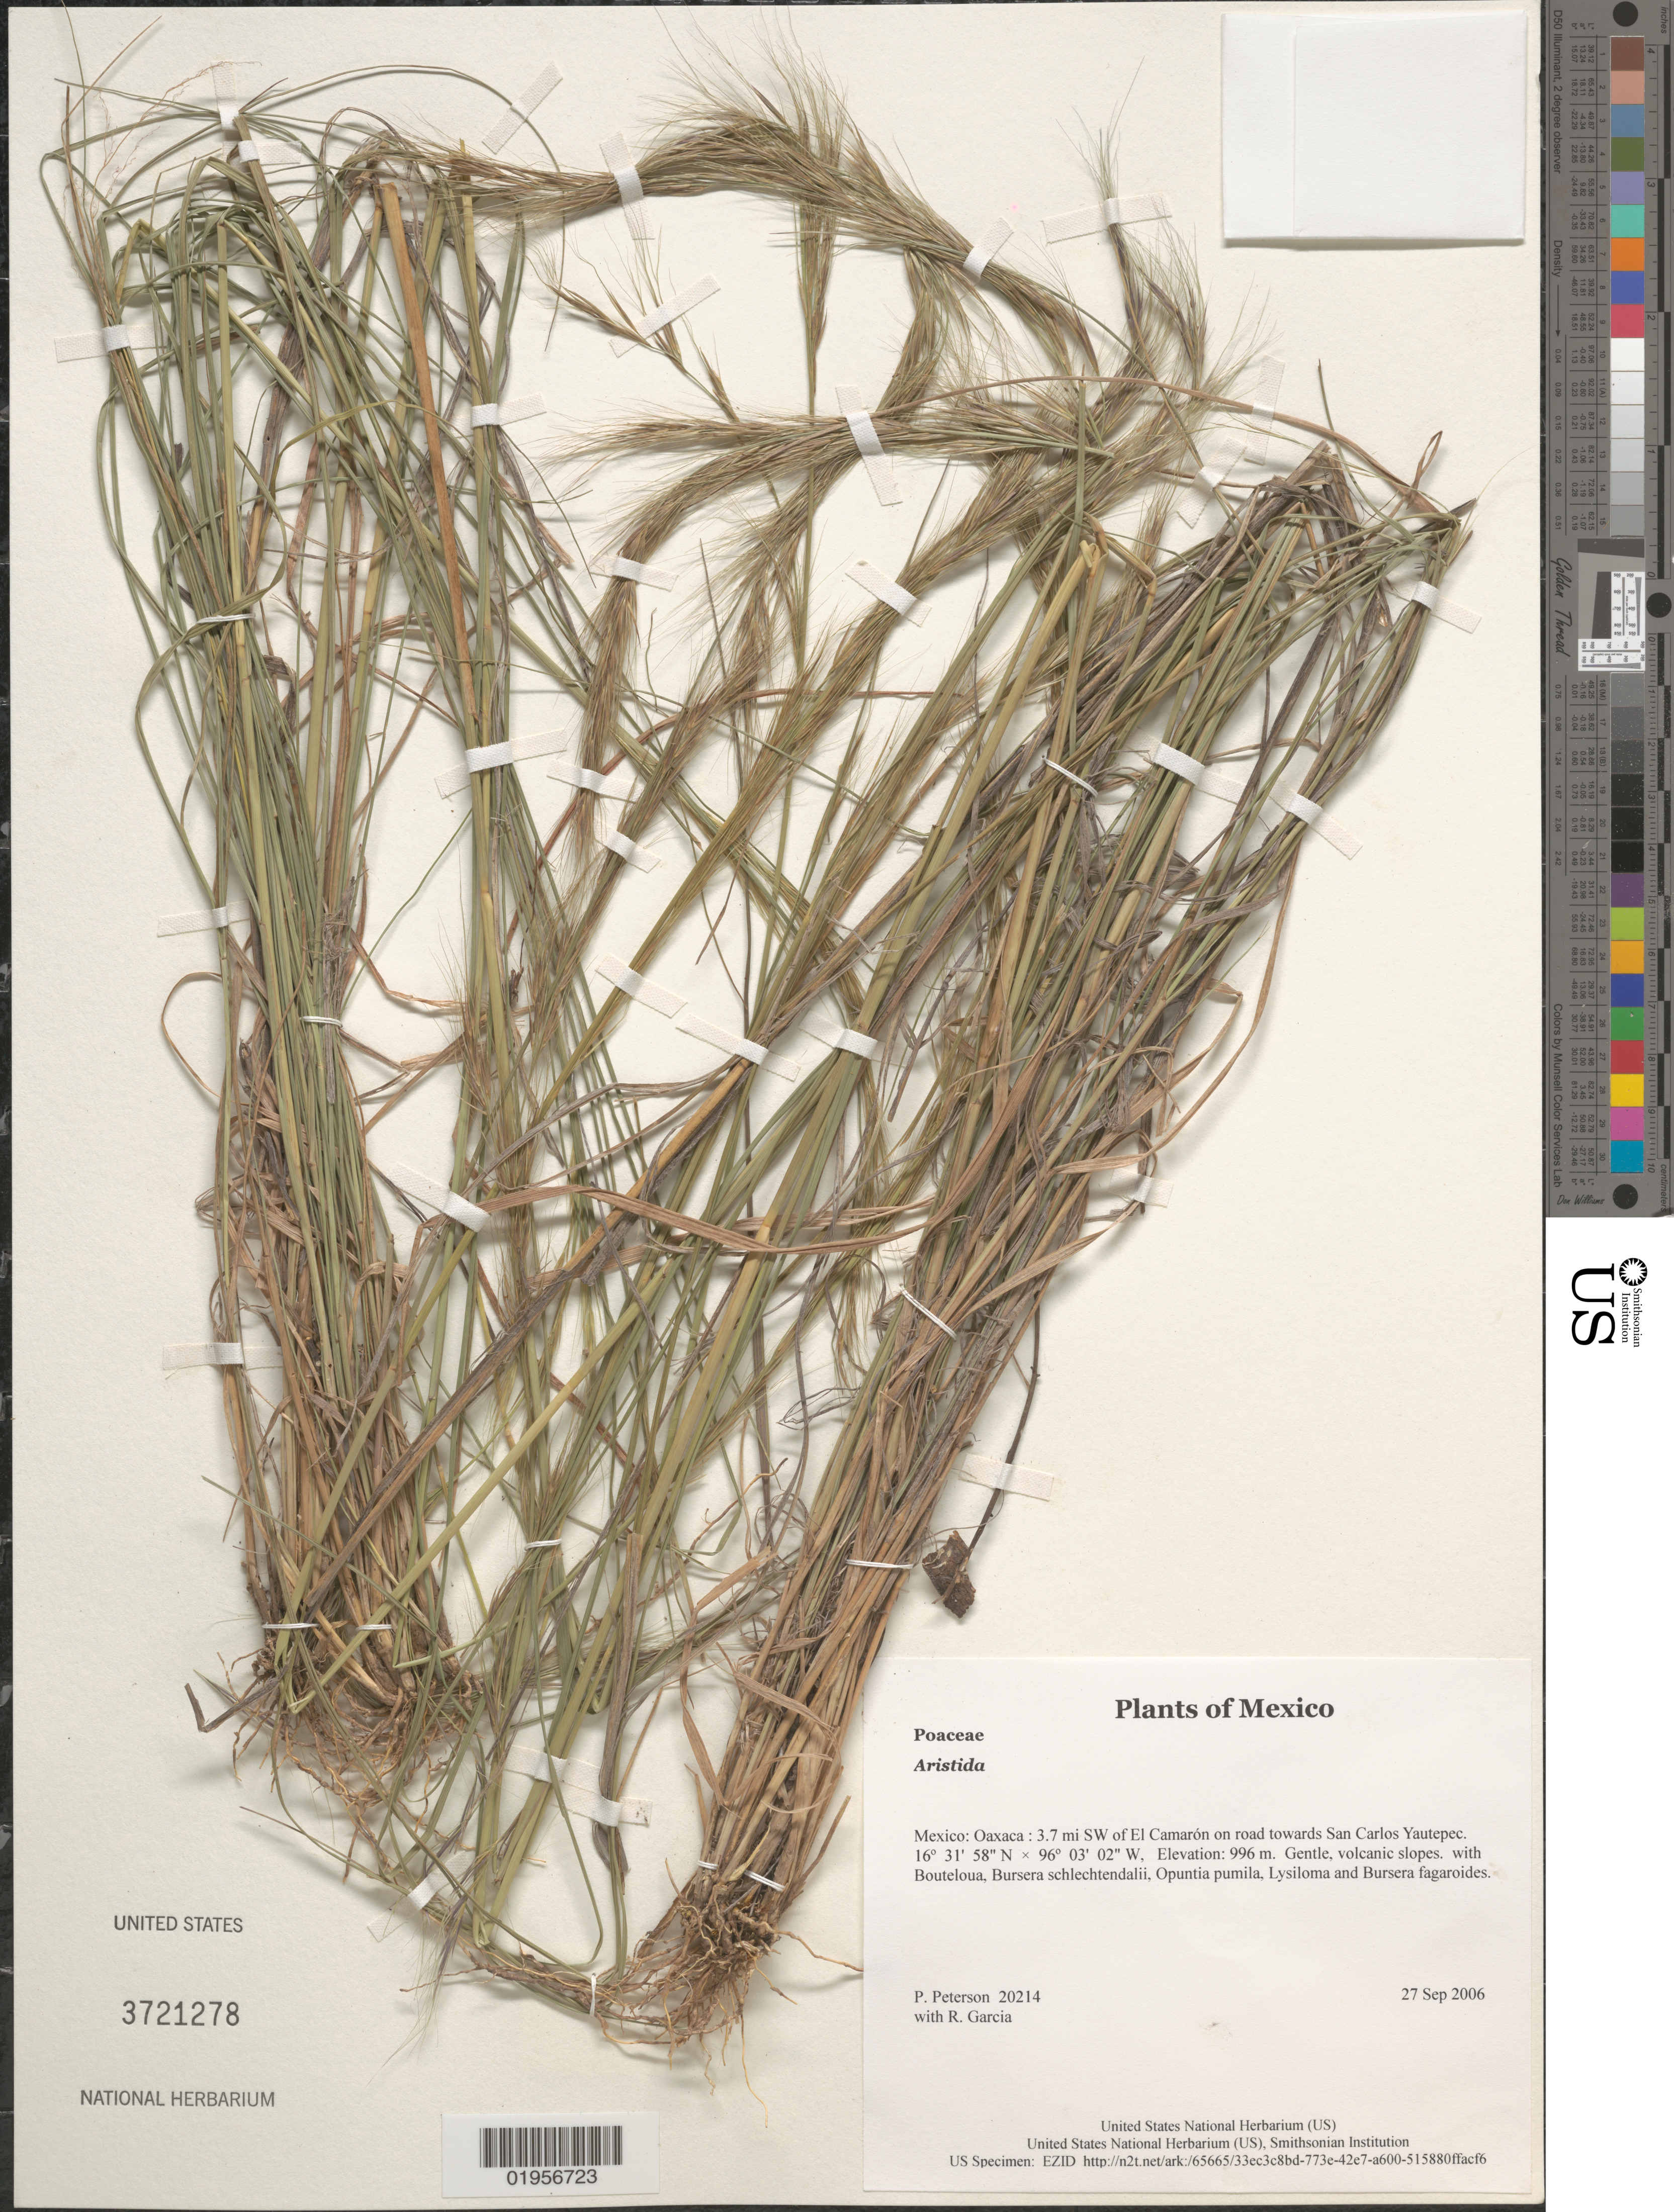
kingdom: Plantae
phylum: Tracheophyta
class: Liliopsida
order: Poales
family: Poaceae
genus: Aristida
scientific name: Aristida sp.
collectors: P. M. Peterson & R. Garcia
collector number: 20214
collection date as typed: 27 Sep 2006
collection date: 2006-09-27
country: Mexico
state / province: Oaxaca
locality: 3.7 mi SW of El Camarón on road towards San Carlos Yautepec.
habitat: Gentle, volcanic slopes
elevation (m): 996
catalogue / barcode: US 3721278